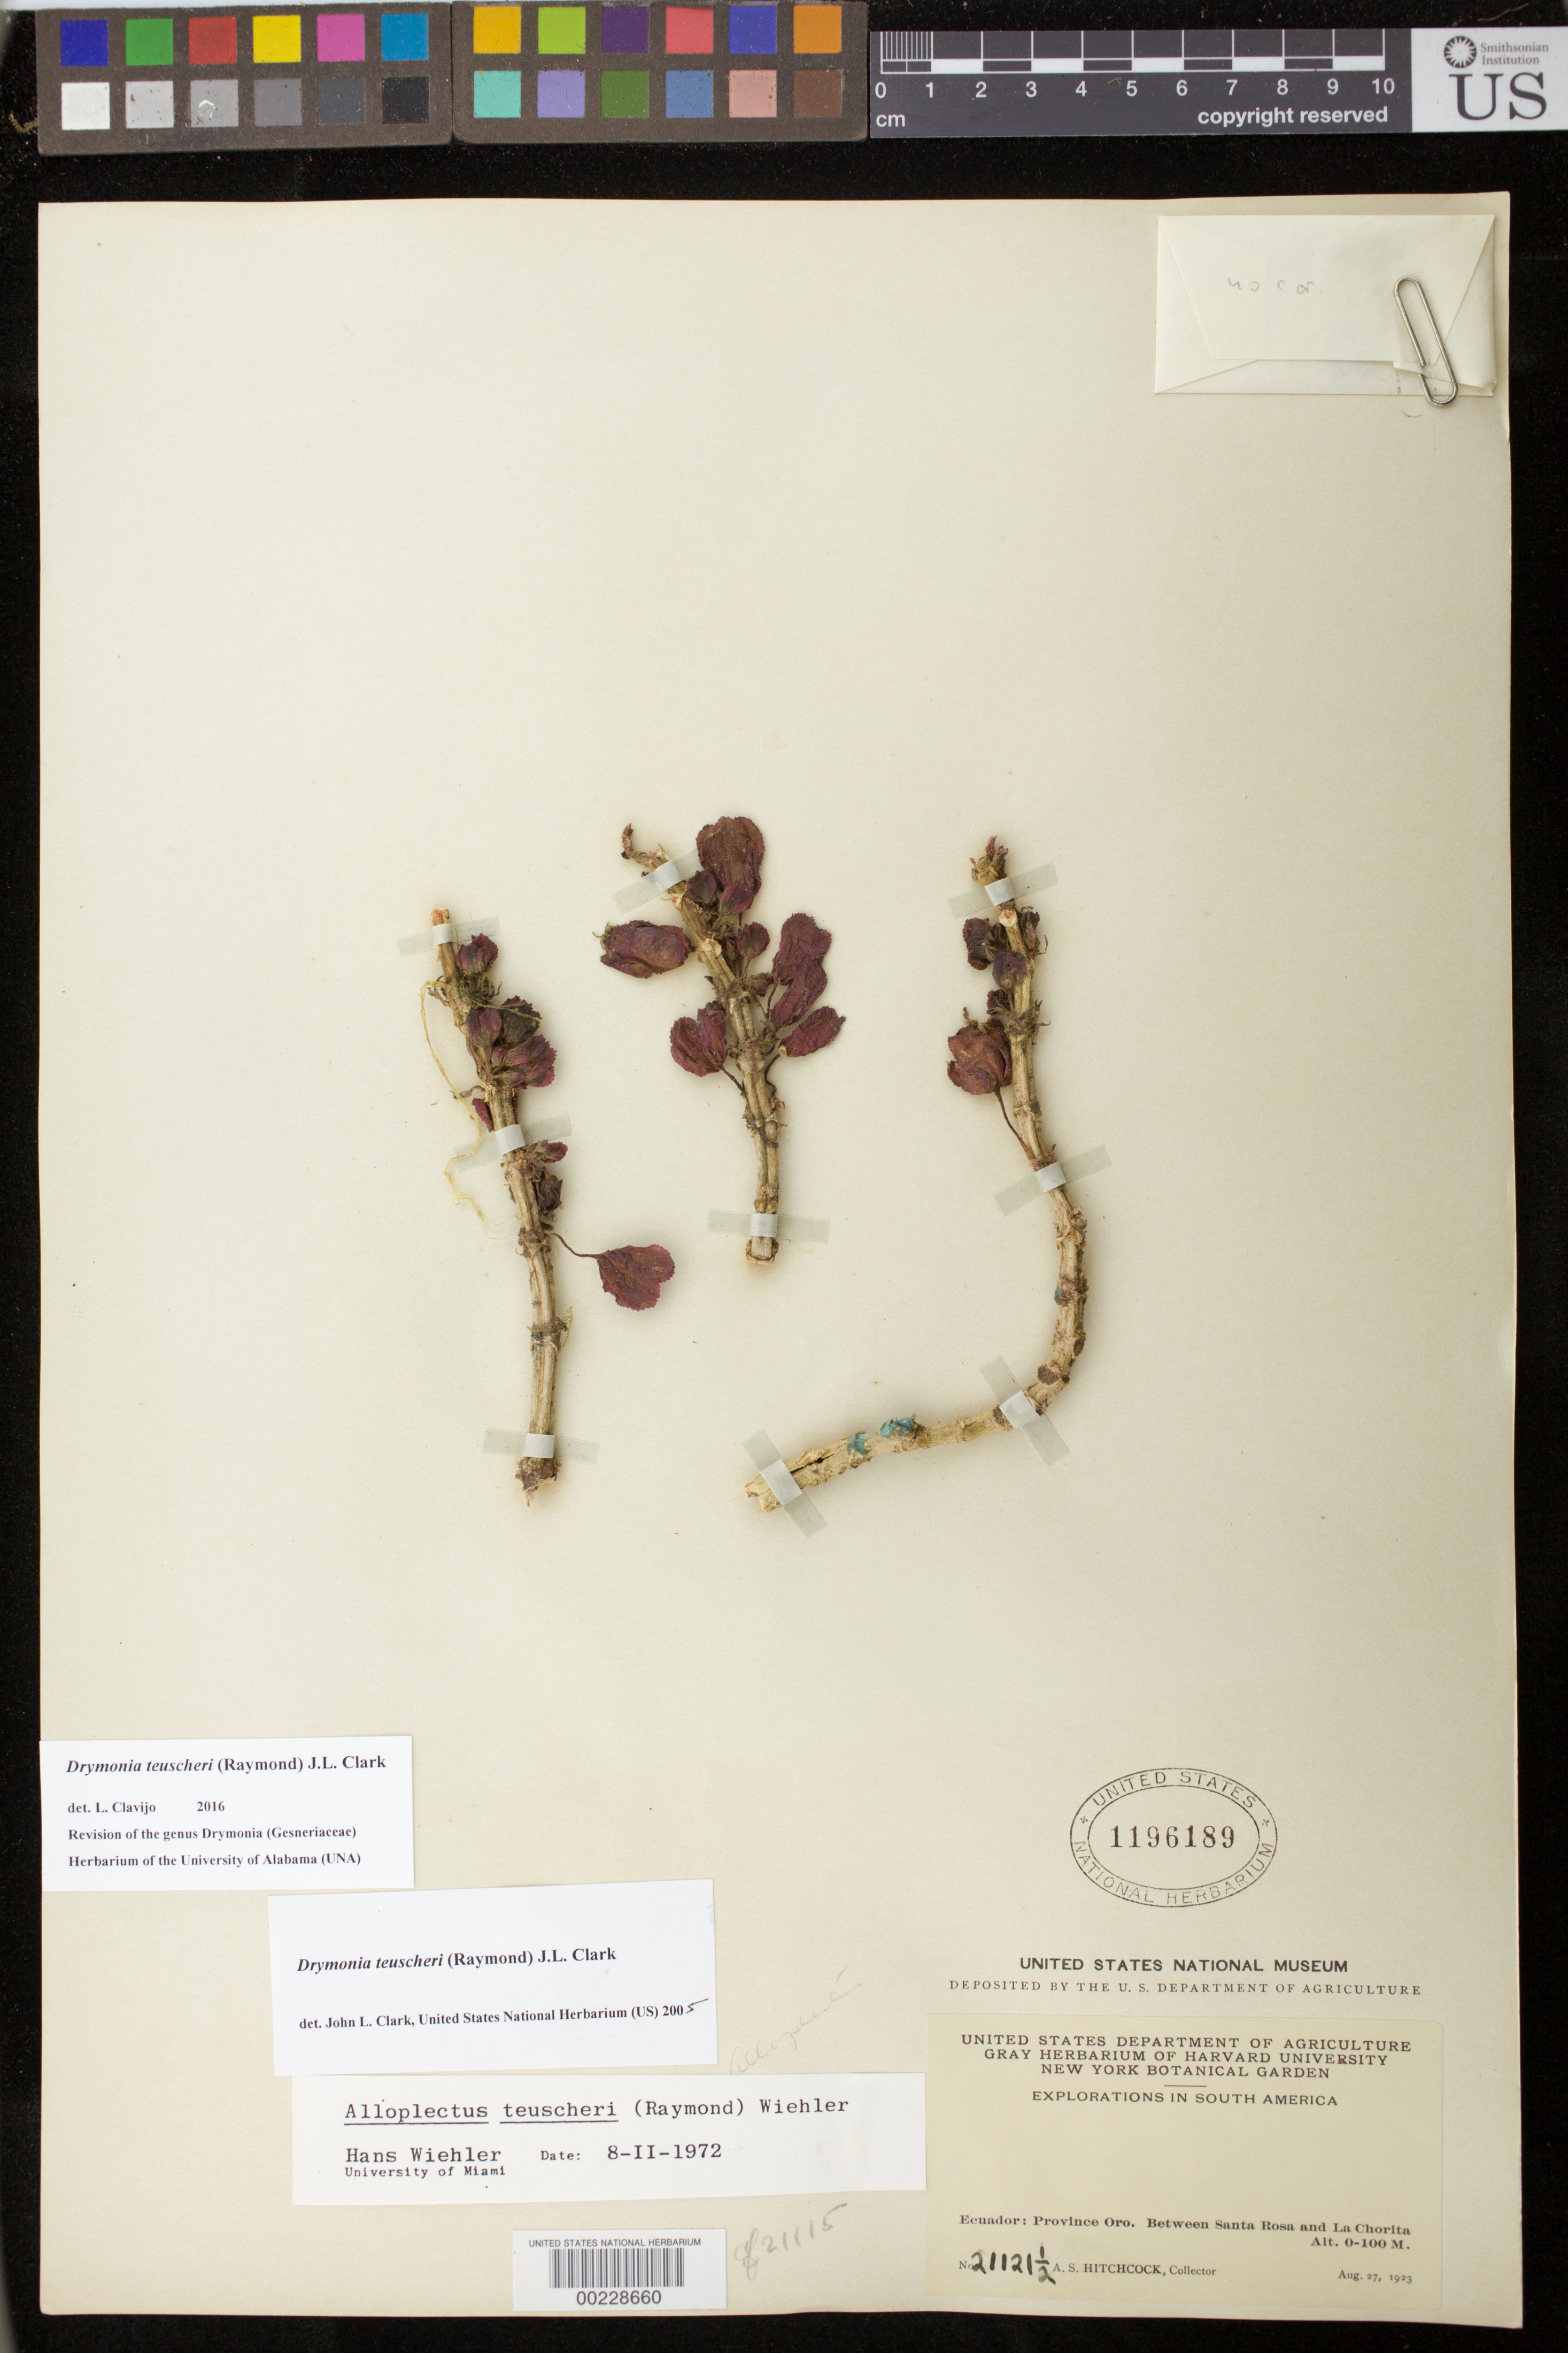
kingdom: Plantae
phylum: Tracheophyta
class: Magnoliopsida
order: Lamiales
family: Gesneriaceae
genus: Drymonia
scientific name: Drymonia teuscheri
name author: (Raymond) J.L. Clark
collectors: A. S. Hitchcock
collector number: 21121 ½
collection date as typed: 27 Aug 1923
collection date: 1923-08-27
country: Ecuador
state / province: El Oro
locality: Between Santa Rosa and La Chorita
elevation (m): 0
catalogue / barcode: US 1196189